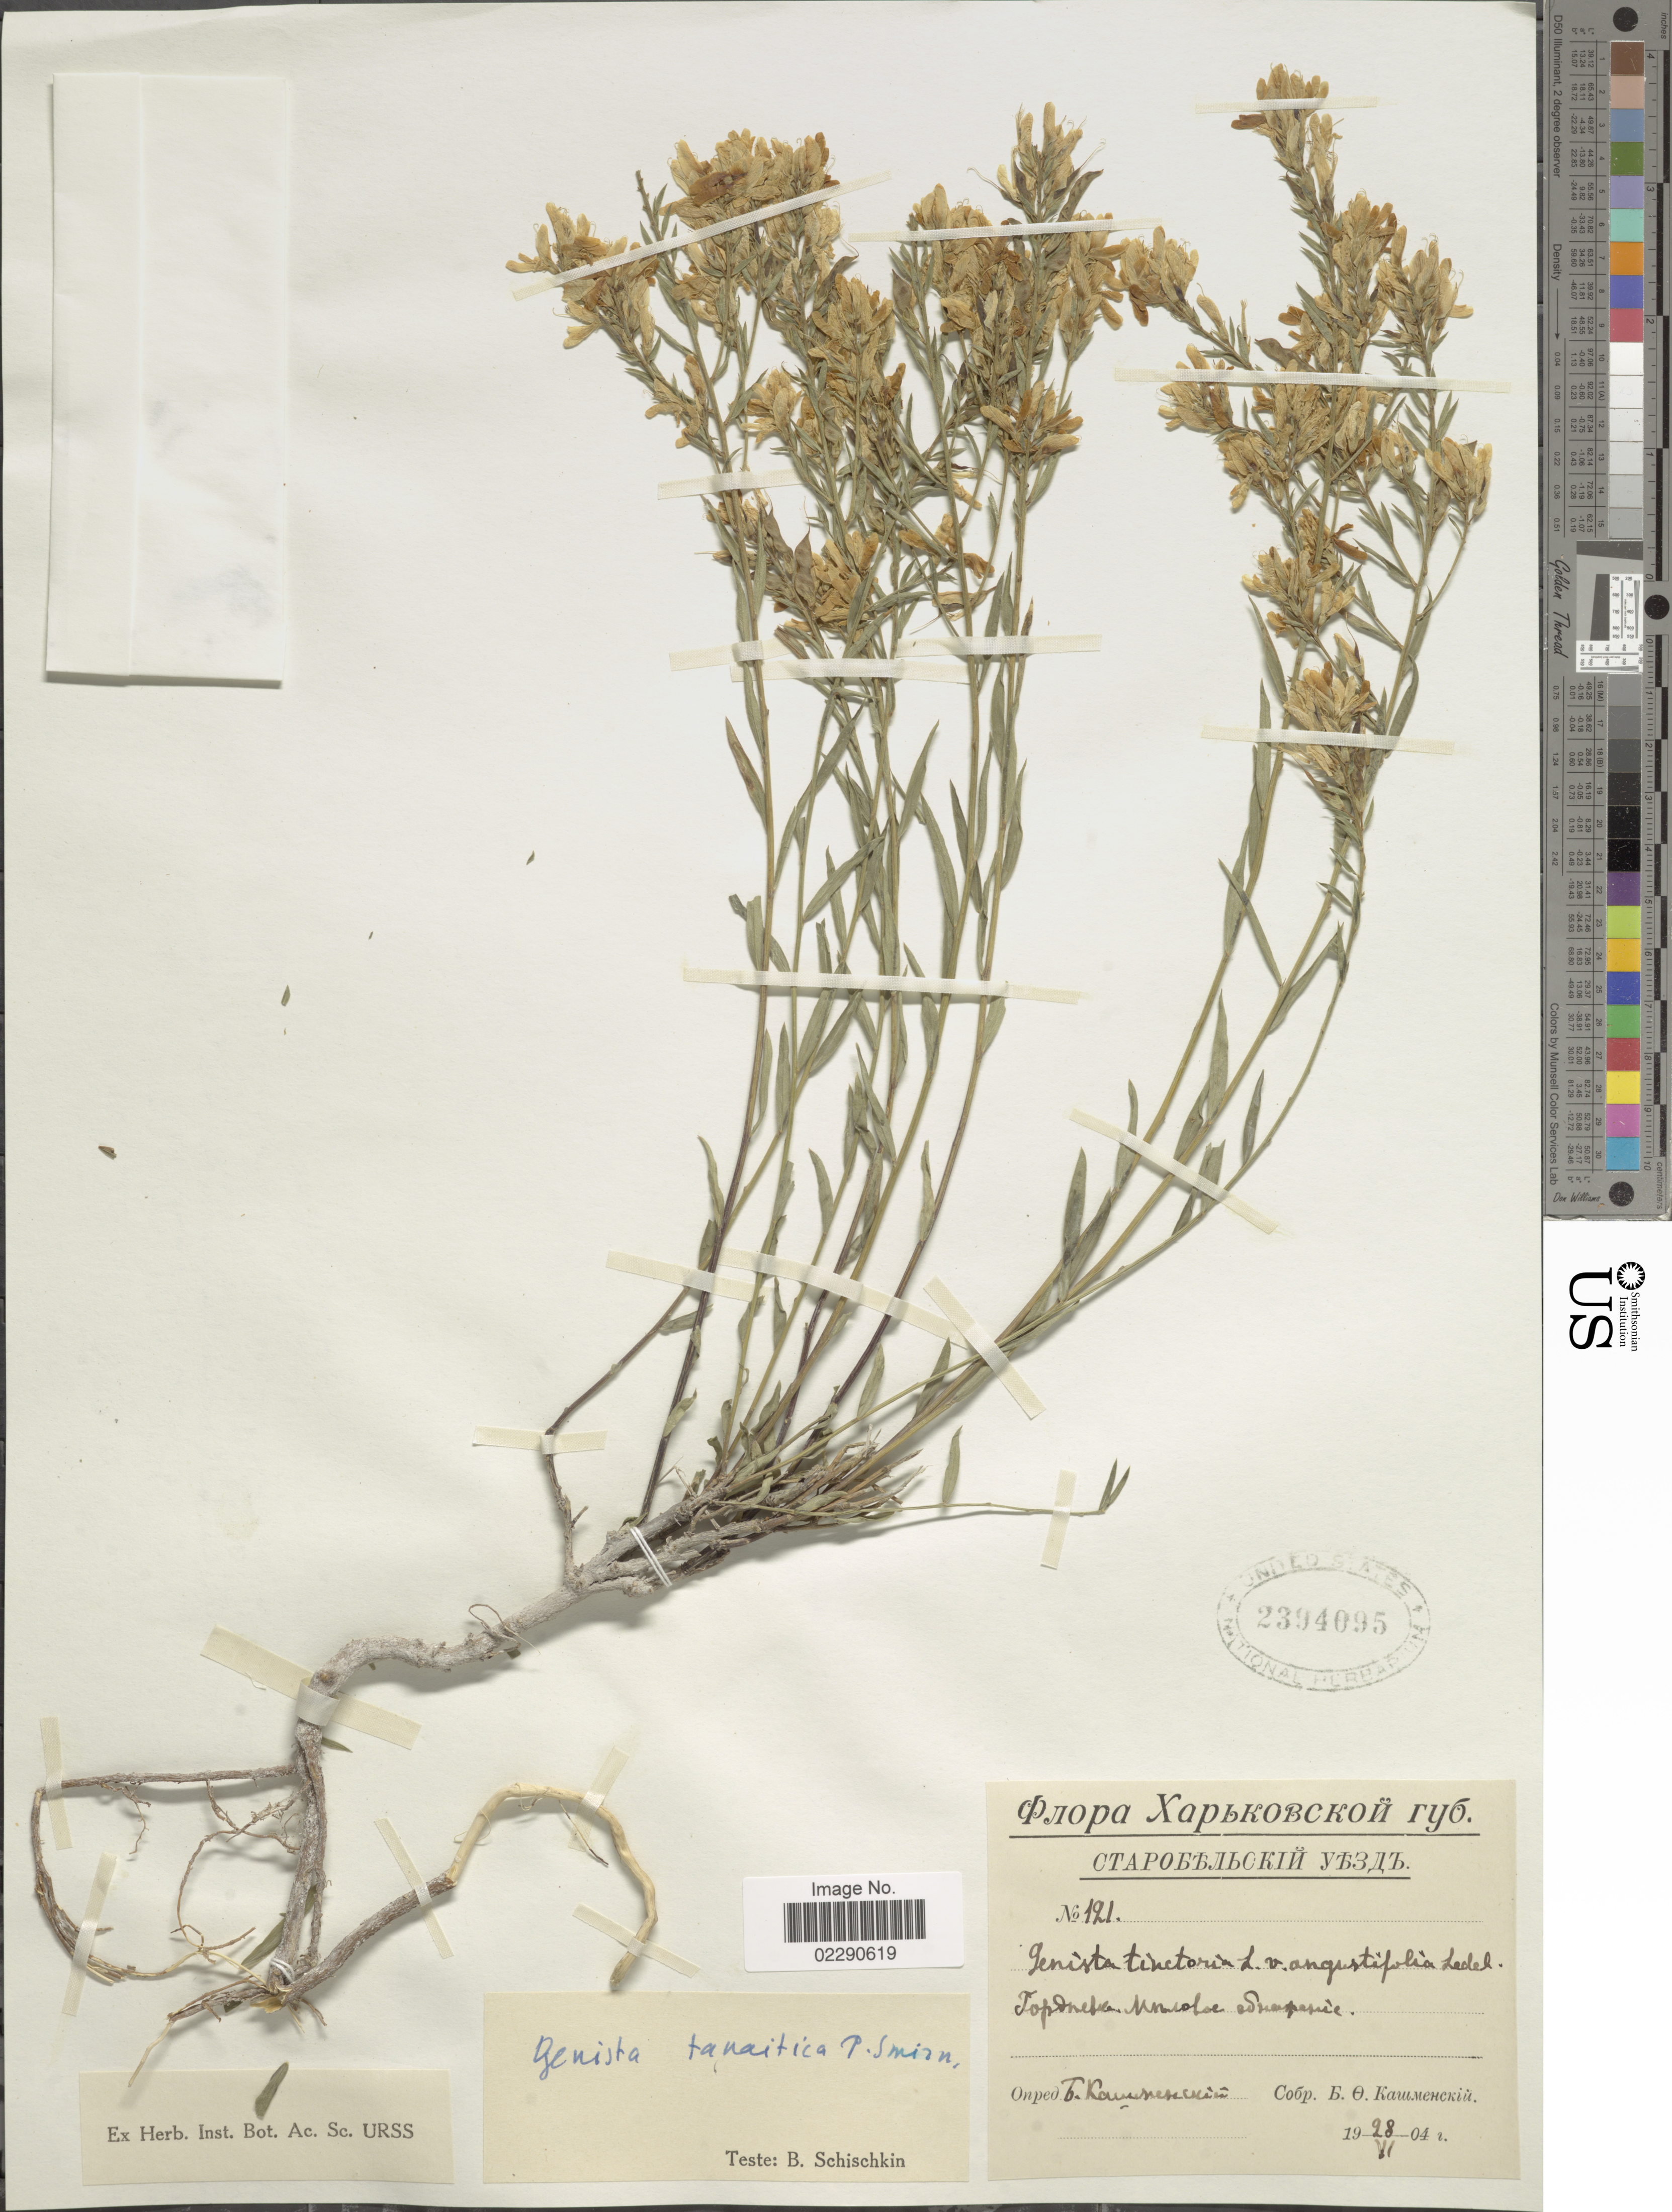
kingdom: Plantae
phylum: Tracheophyta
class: Magnoliopsida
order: Fabales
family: Fabaceae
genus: Genista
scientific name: Genista tanaitica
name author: P.A. Smirn.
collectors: B. Kashmensky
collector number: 121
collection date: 1904-06-28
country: Ukraine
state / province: Kharkiv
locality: Starobelsk uyezd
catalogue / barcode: US 2394095